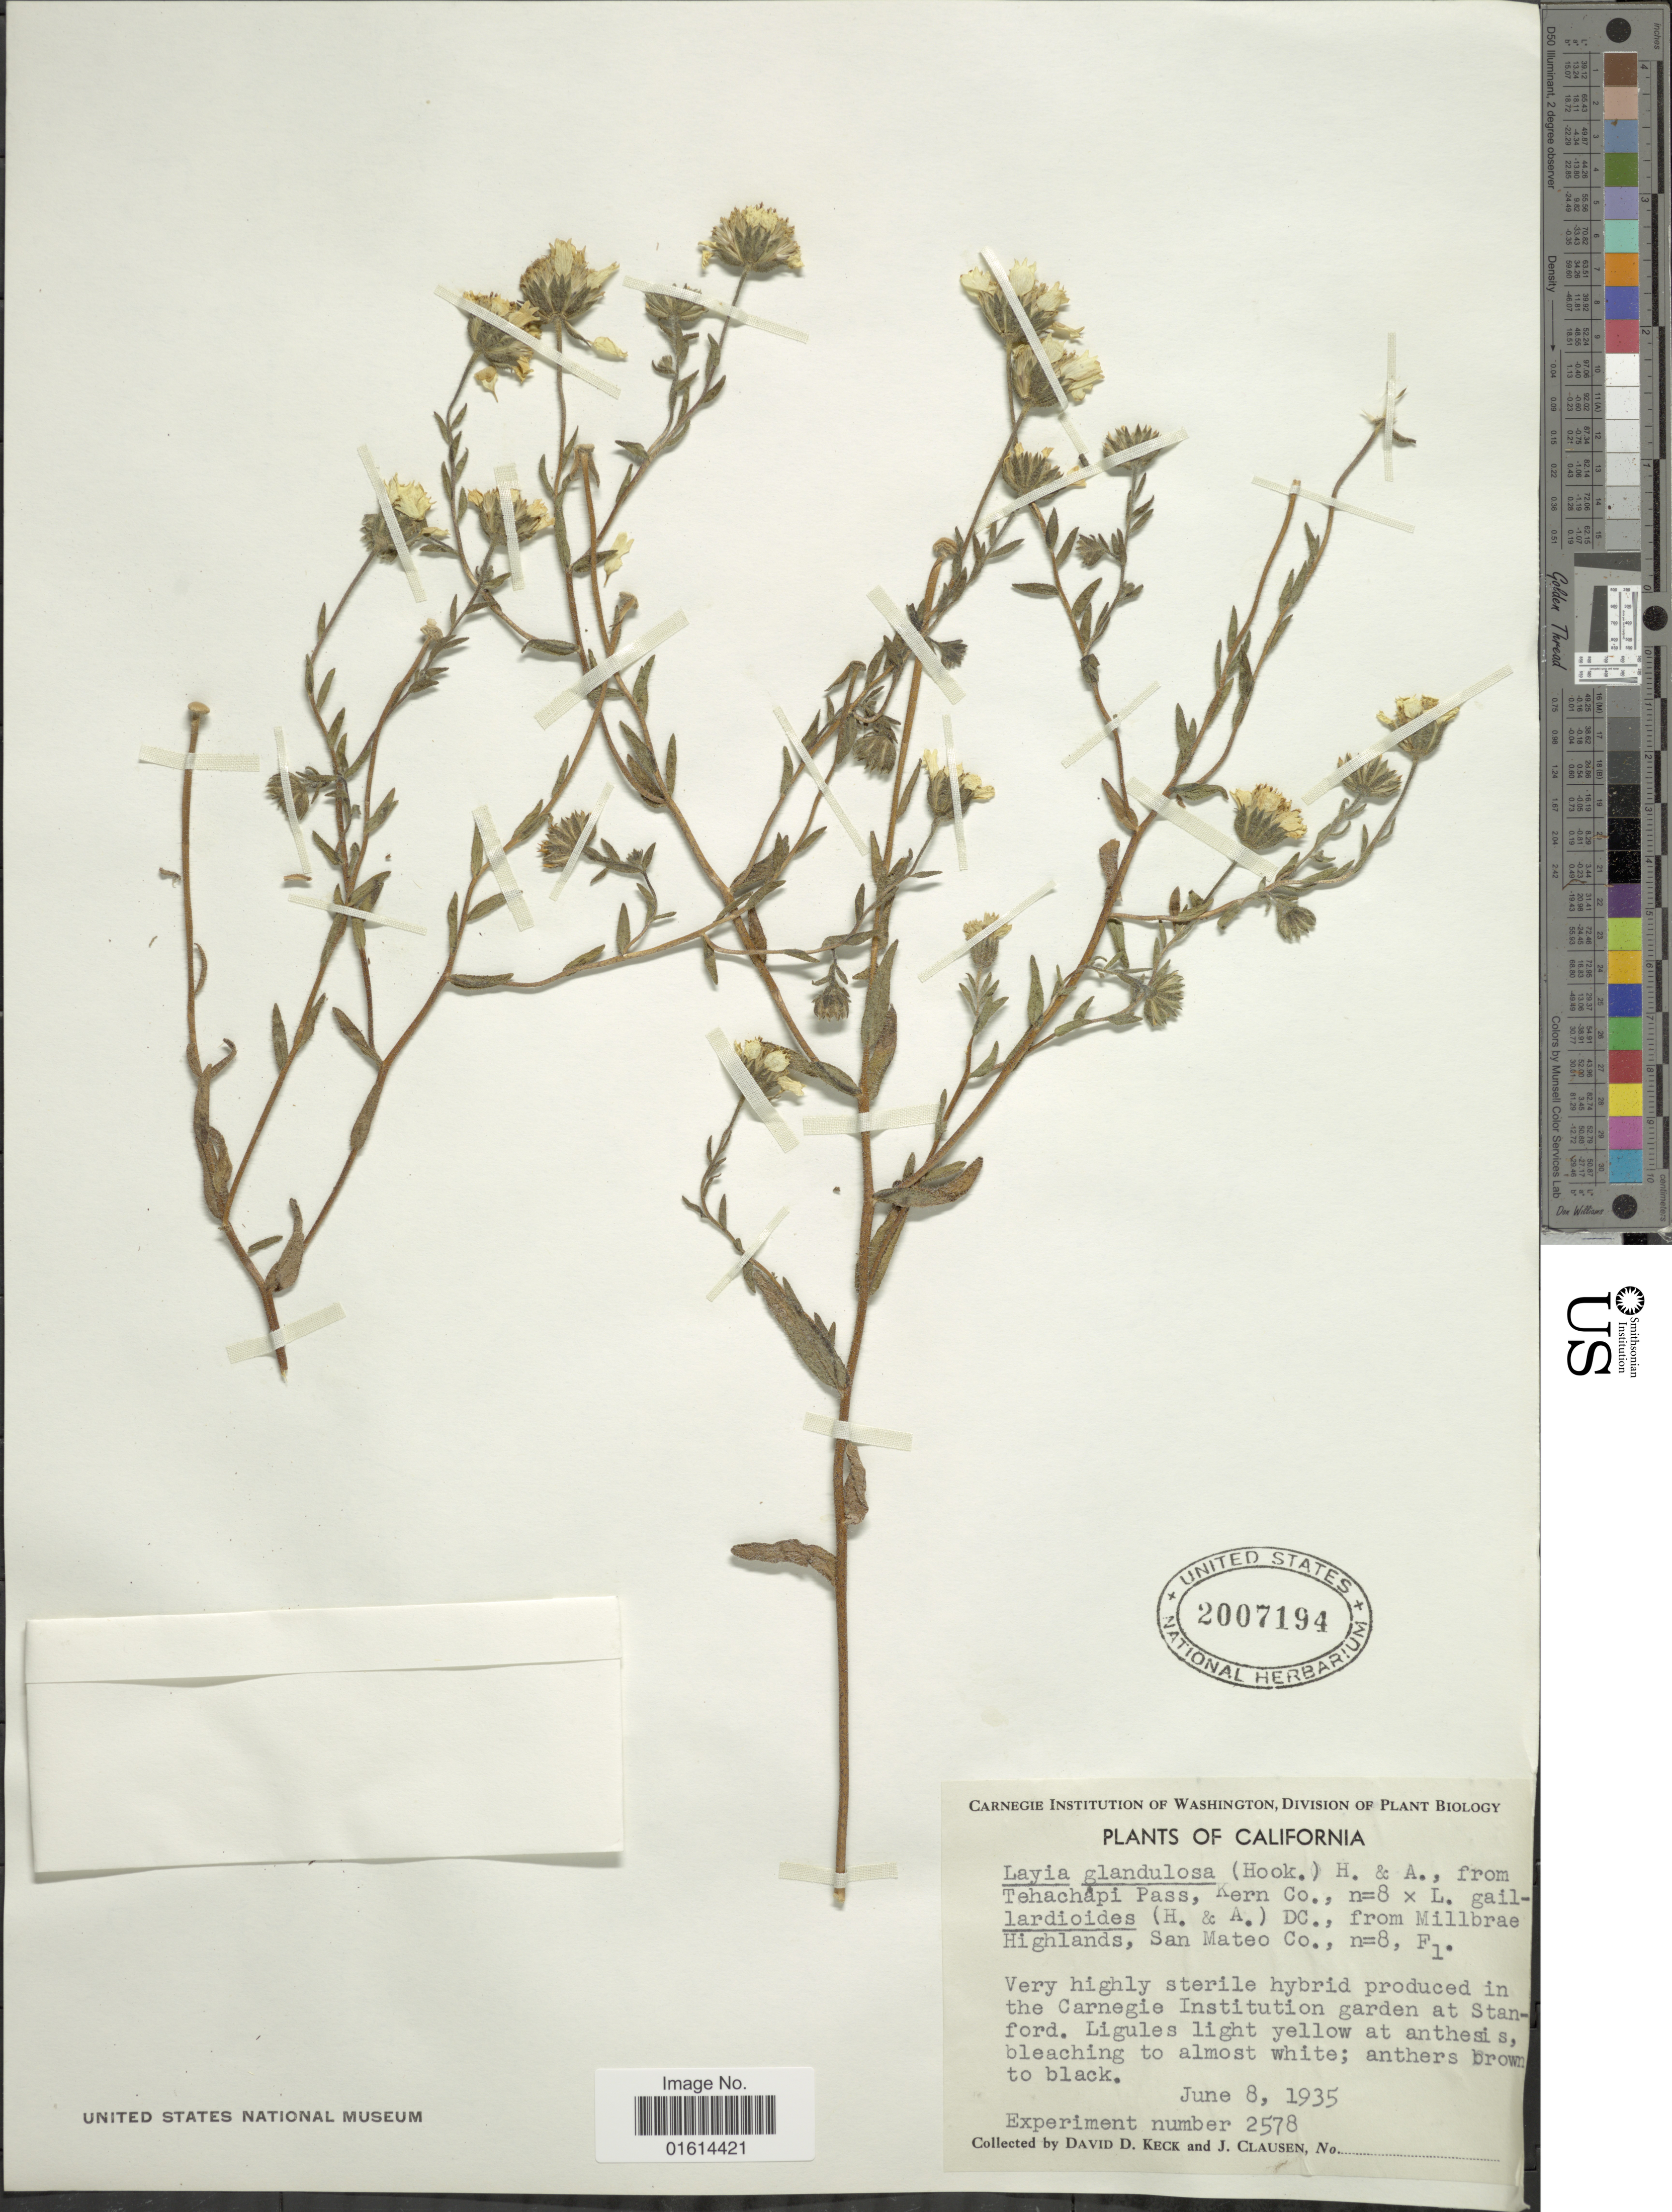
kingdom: Plantae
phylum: Tracheophyta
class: Magnoliopsida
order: Asterales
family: Asteraceae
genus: Layia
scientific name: Layia glandulosa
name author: Hook. & Arn.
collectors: D. D. Keck & J. Clausen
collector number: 2578*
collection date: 1935-06-08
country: United States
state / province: California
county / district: Santa Clara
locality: Carnegie Institution garden at Stanford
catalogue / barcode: US 2007194